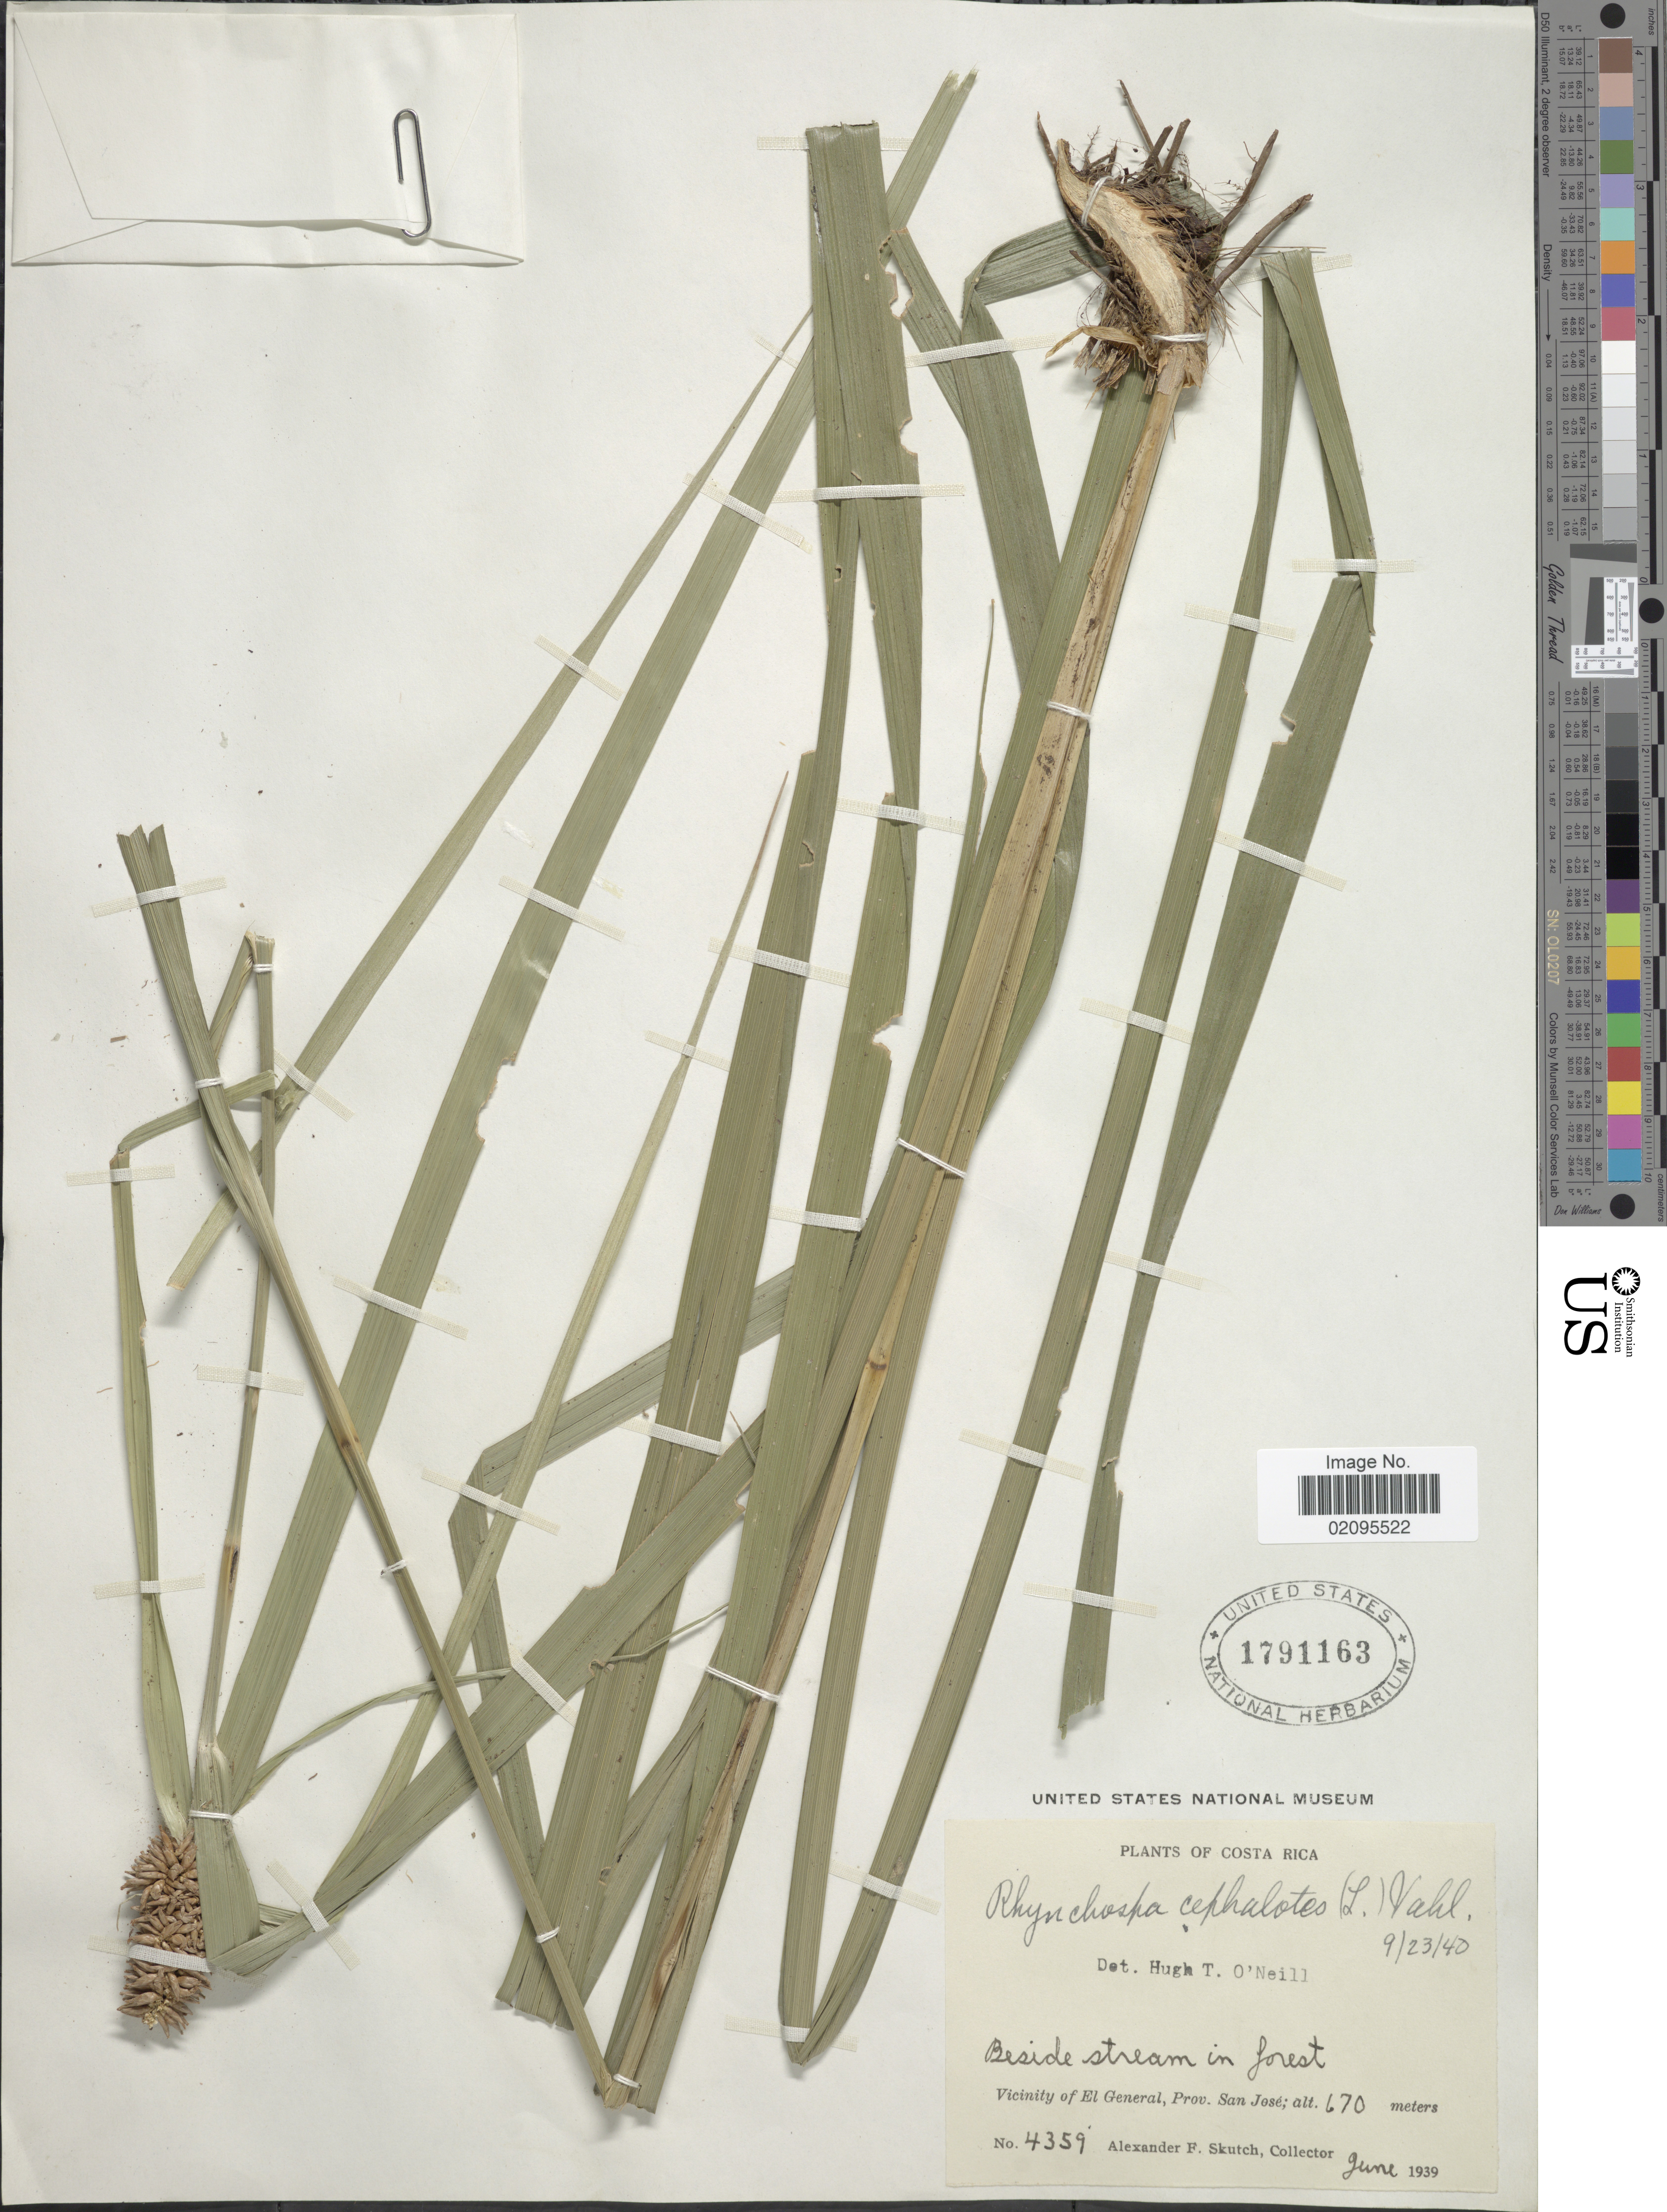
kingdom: Plantae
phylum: Tracheophyta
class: Liliopsida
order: Poales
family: Cyperaceae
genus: Rhynchospora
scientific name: Rhynchospora cephalotes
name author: (L.) Vahl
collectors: A. F. Skutch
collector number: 4359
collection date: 1939-06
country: Costa Rica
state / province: San José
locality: Beside stream in forest, Vicinity of El General.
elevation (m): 670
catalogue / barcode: US 1791163